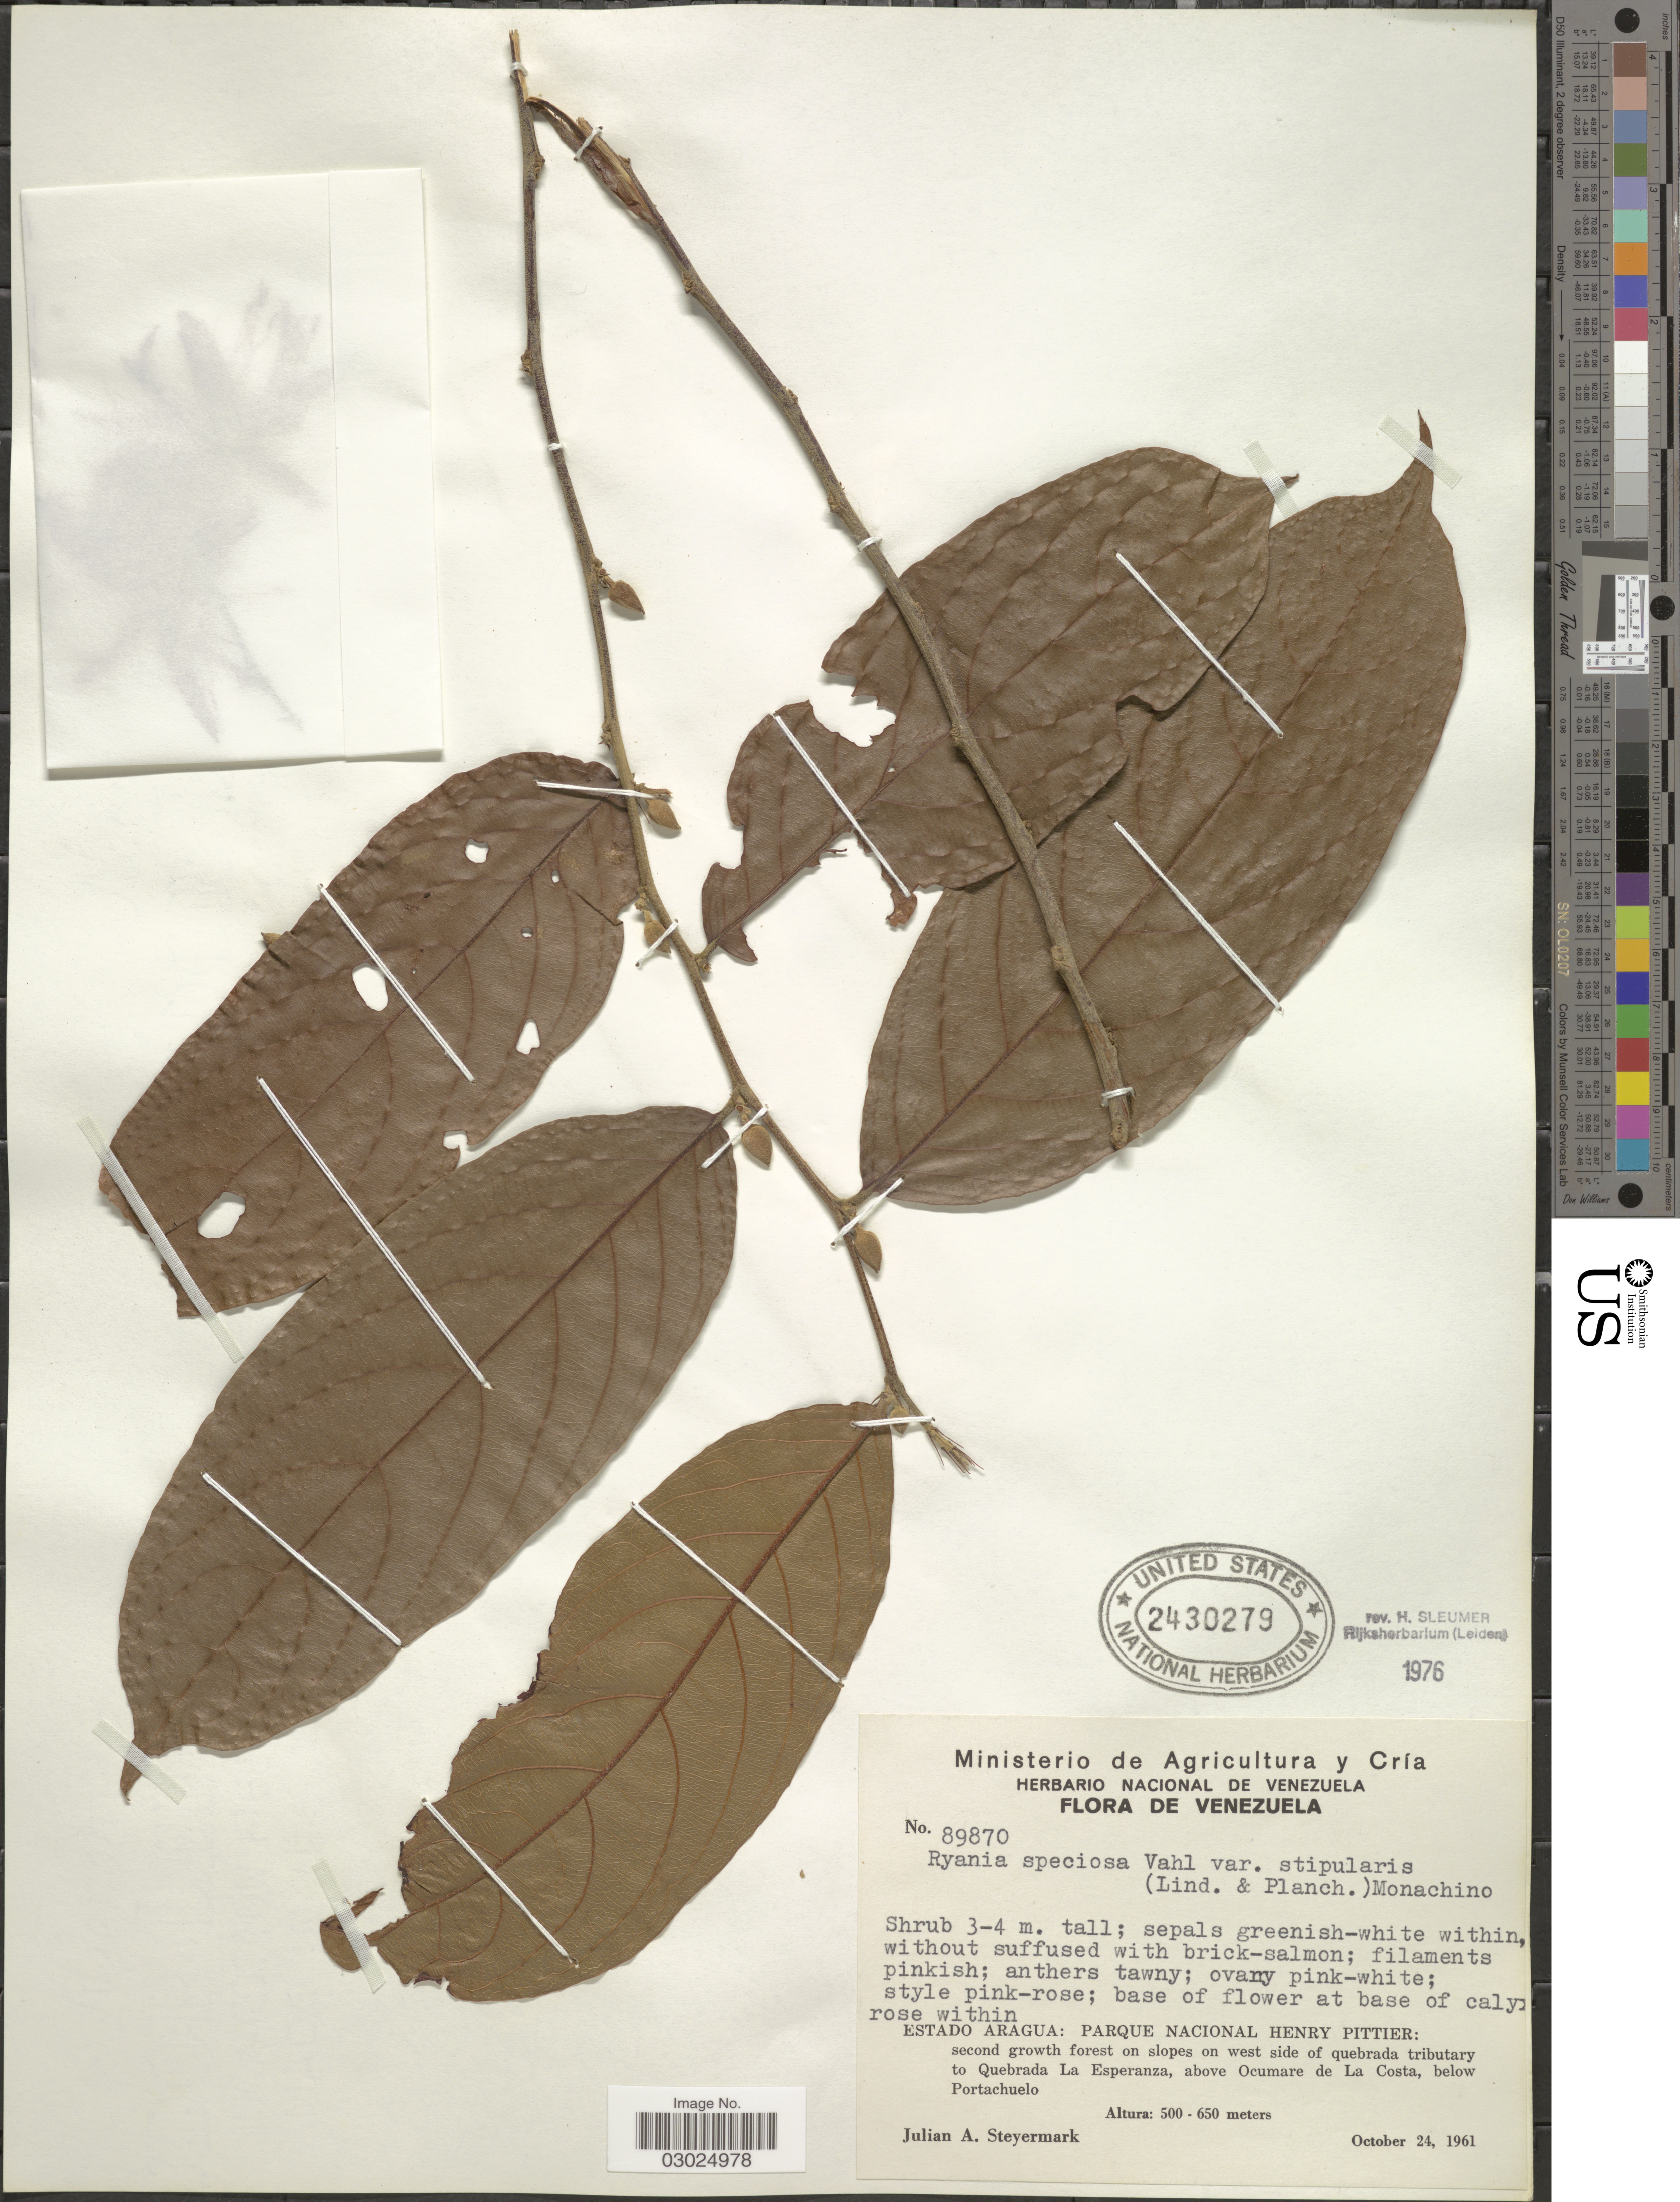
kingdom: Plantae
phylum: Tracheophyta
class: Magnoliopsida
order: Malpighiales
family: Salicaceae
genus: Ryania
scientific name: Ryania speciosa var. stipularis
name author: (Linden & Planch.) Monach.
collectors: J. Steyermark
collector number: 89870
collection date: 1961-10-24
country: Venezuela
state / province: Aragua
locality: Estado Aragua: Parque Nacional Henry Pittier: second growth forest on slopes on west side of quebrada tributary to Quebrada La Esperanza, above Ocumare de La Costa, below Portachuelo.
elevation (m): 500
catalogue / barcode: US 2430279